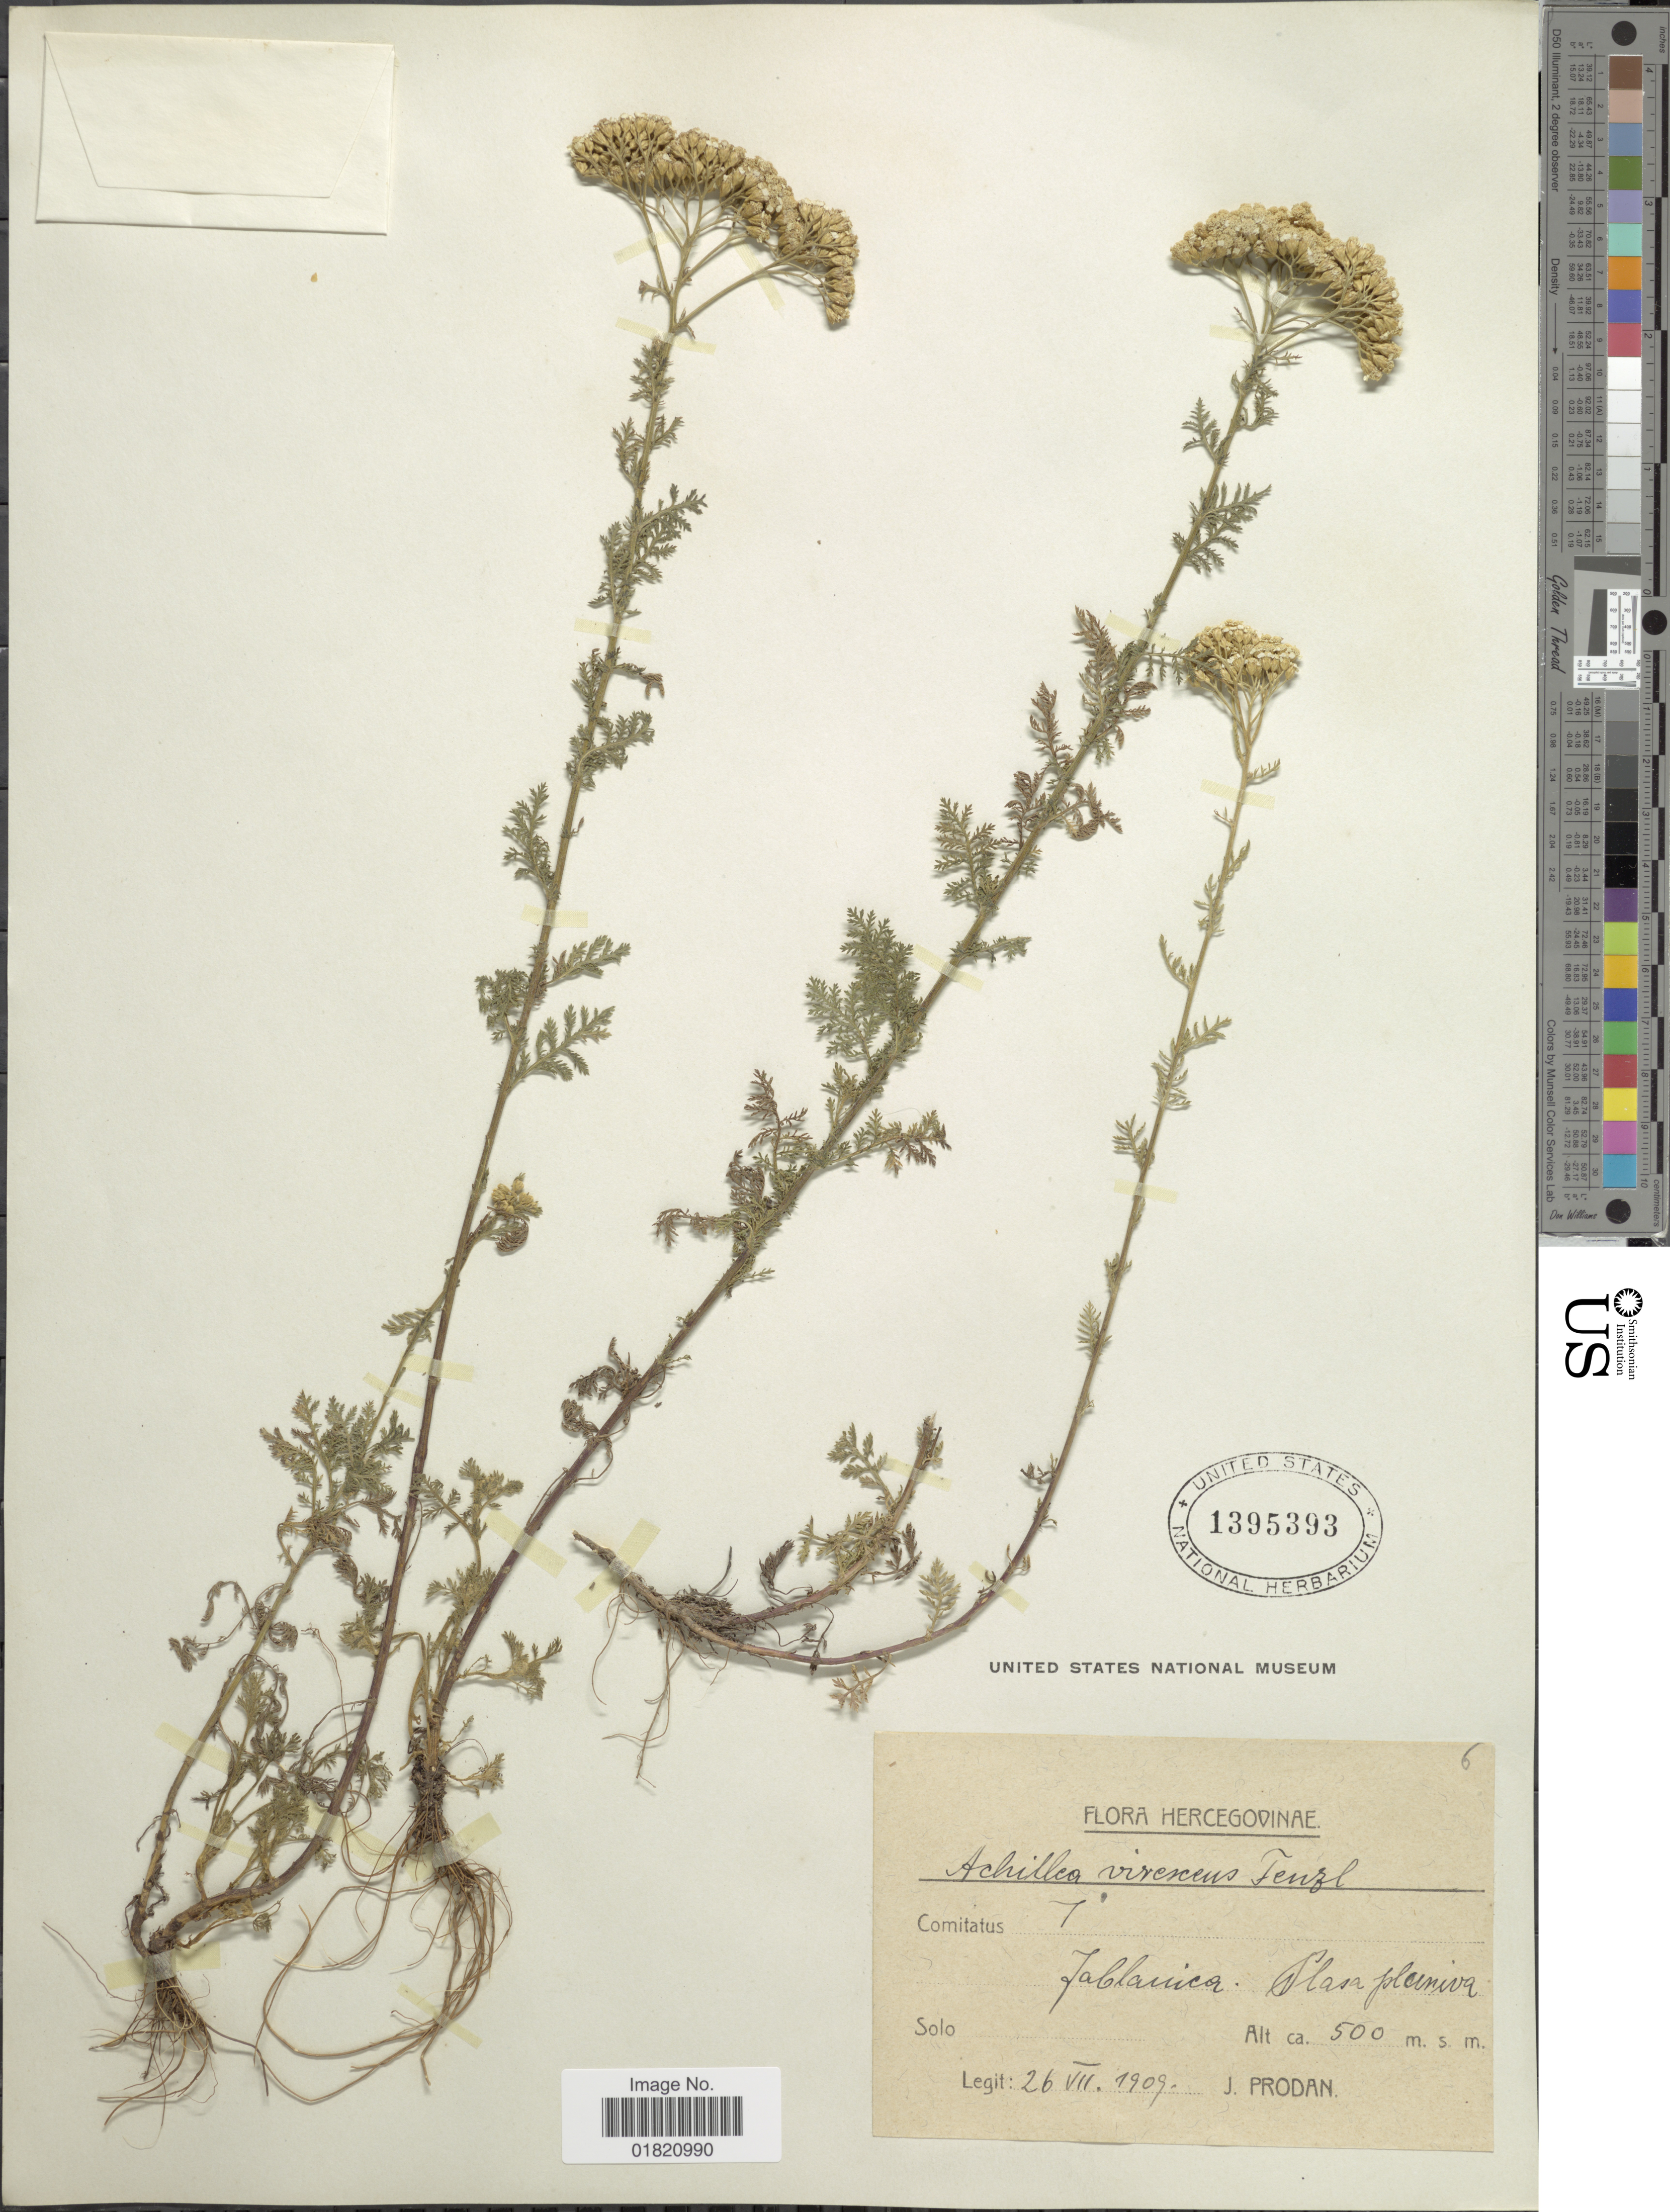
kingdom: Plantae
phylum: Tracheophyta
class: Magnoliopsida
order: Asterales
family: Asteraceae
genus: Achillea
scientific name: Achillea virescens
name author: (Fenzl) Heimerl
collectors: J. Prodan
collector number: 6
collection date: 1909-07-26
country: Montenegro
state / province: Herceg-Novi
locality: Fablanica. Plasa pleiniva [interpreted]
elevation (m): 500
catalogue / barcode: US 1395393